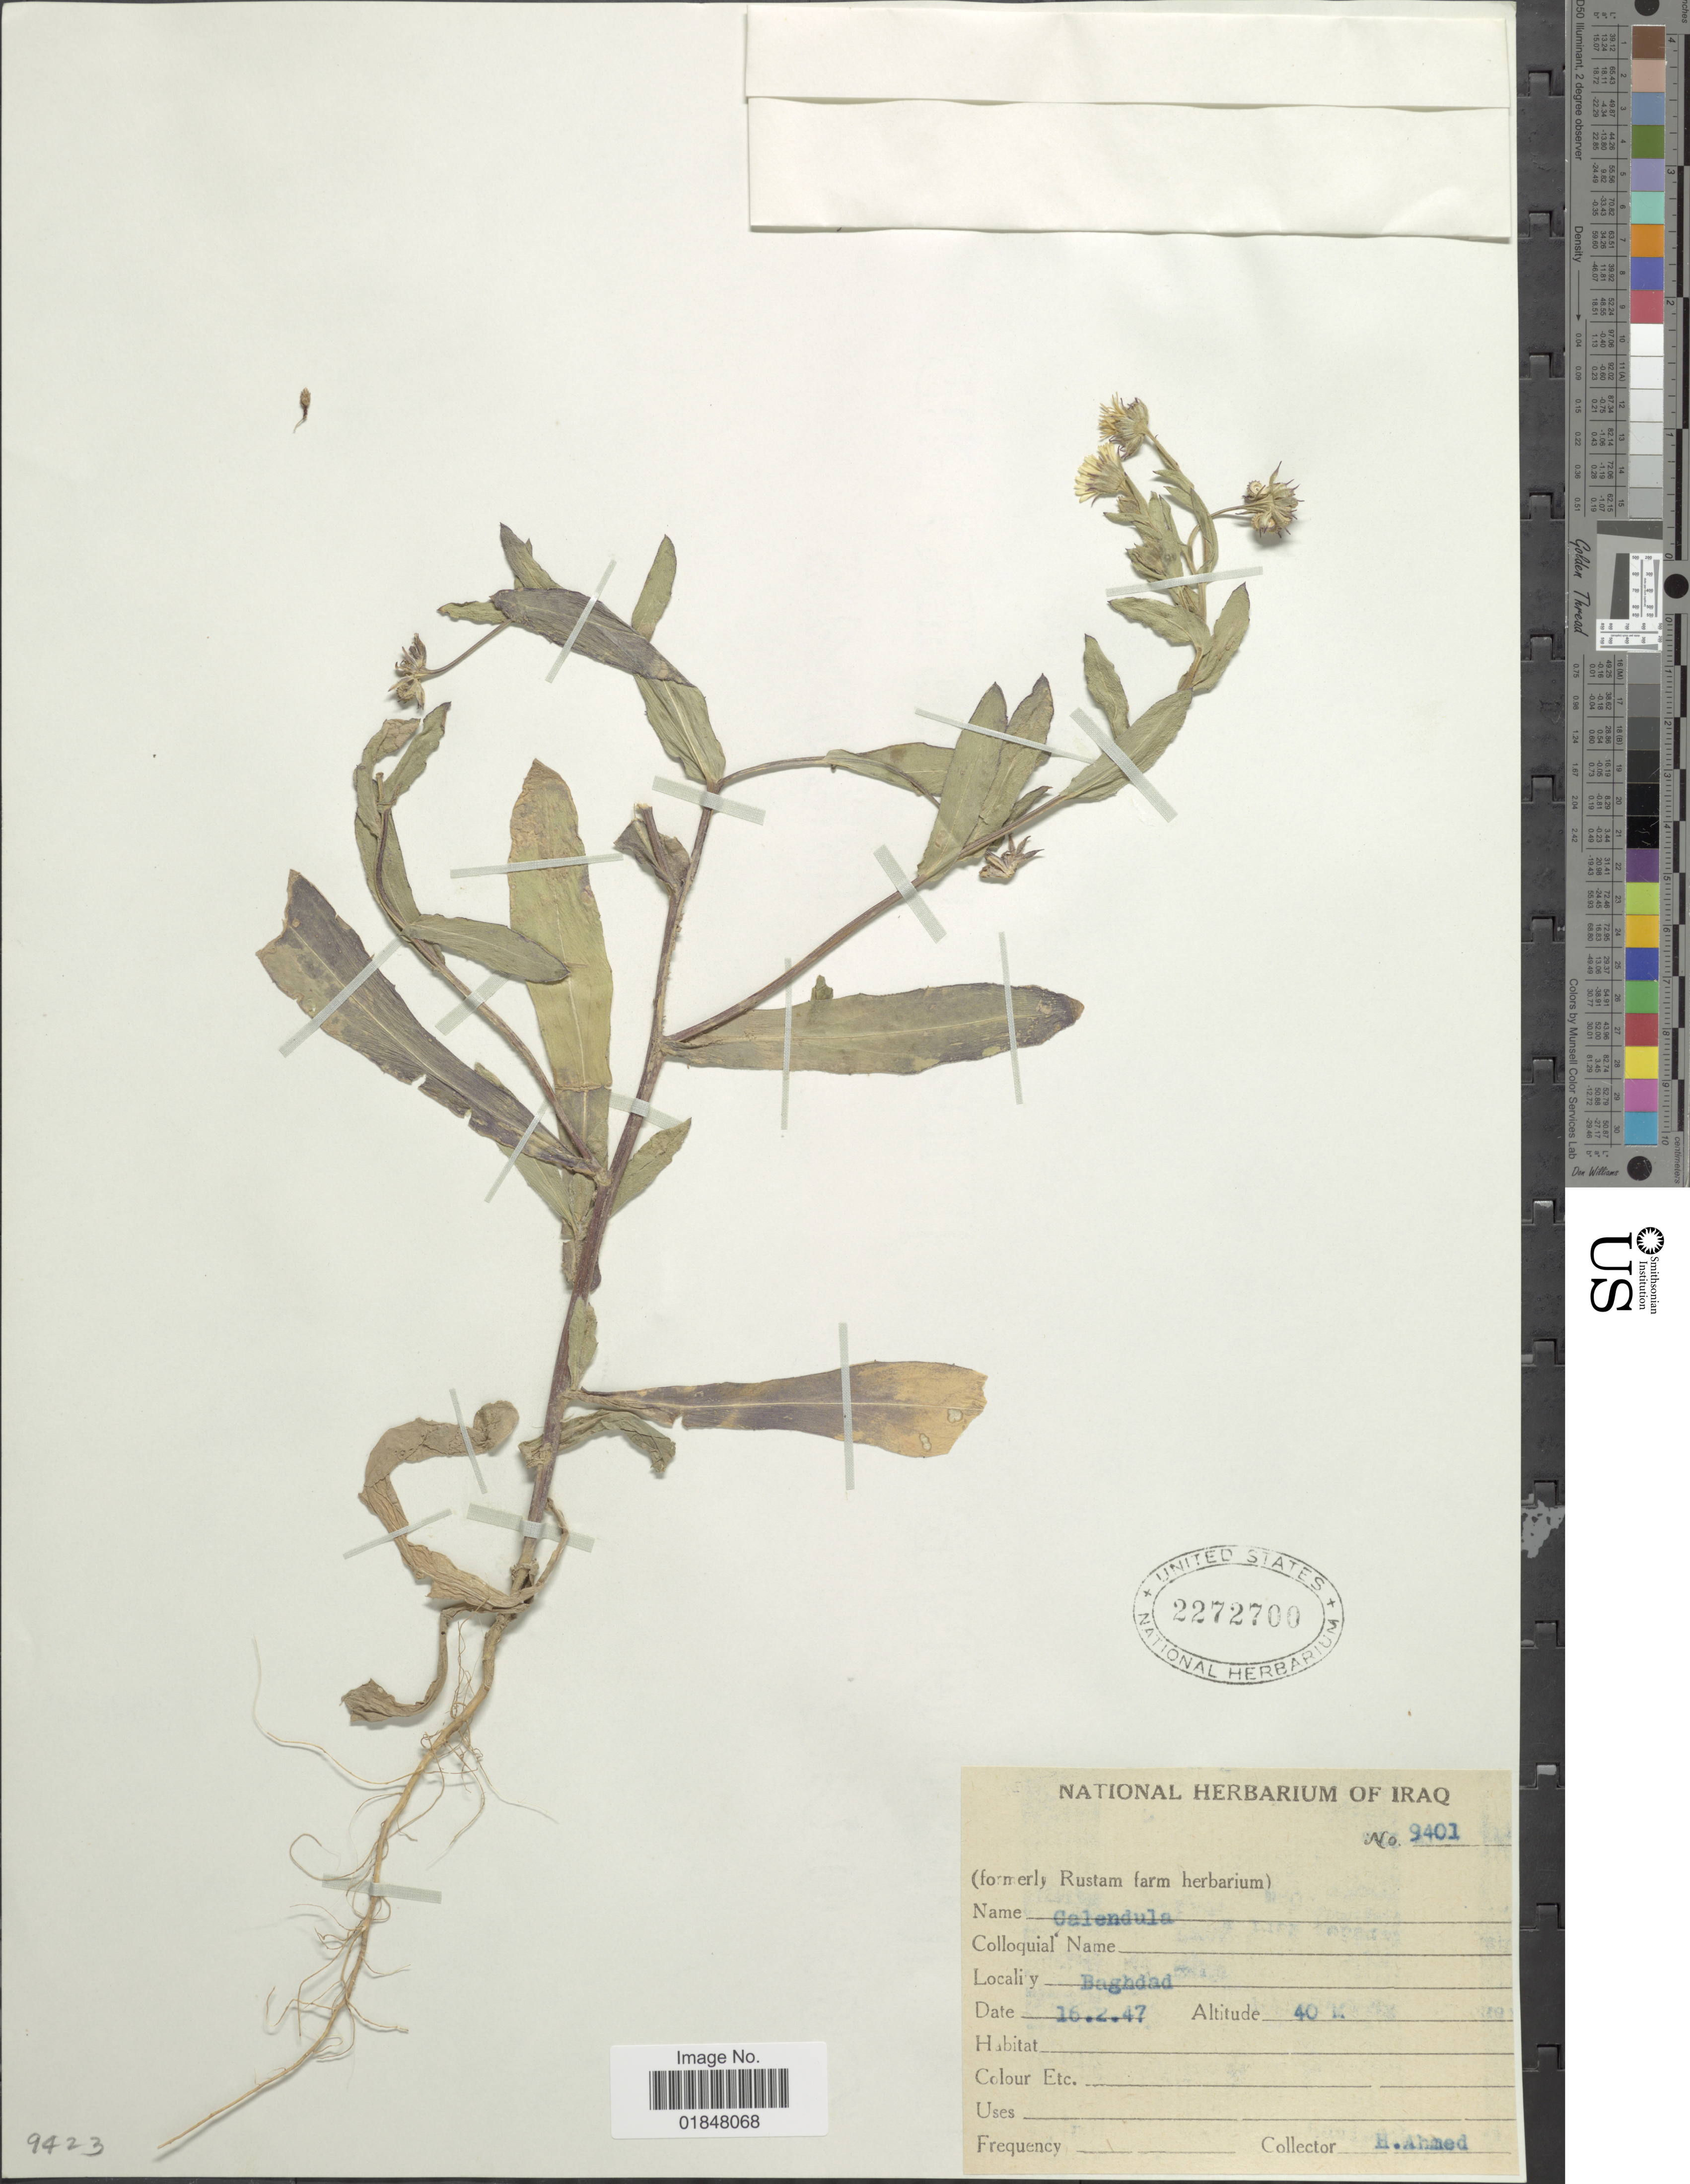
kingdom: Plantae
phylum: Tracheophyta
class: Magnoliopsida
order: Asterales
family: Asteraceae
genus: Calendula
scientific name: Calendula sp.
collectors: H. Ahmed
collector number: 9401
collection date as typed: Transcribed d/m/y: 16/2/47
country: Iraq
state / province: Baghdad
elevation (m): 40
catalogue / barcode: US 2272700